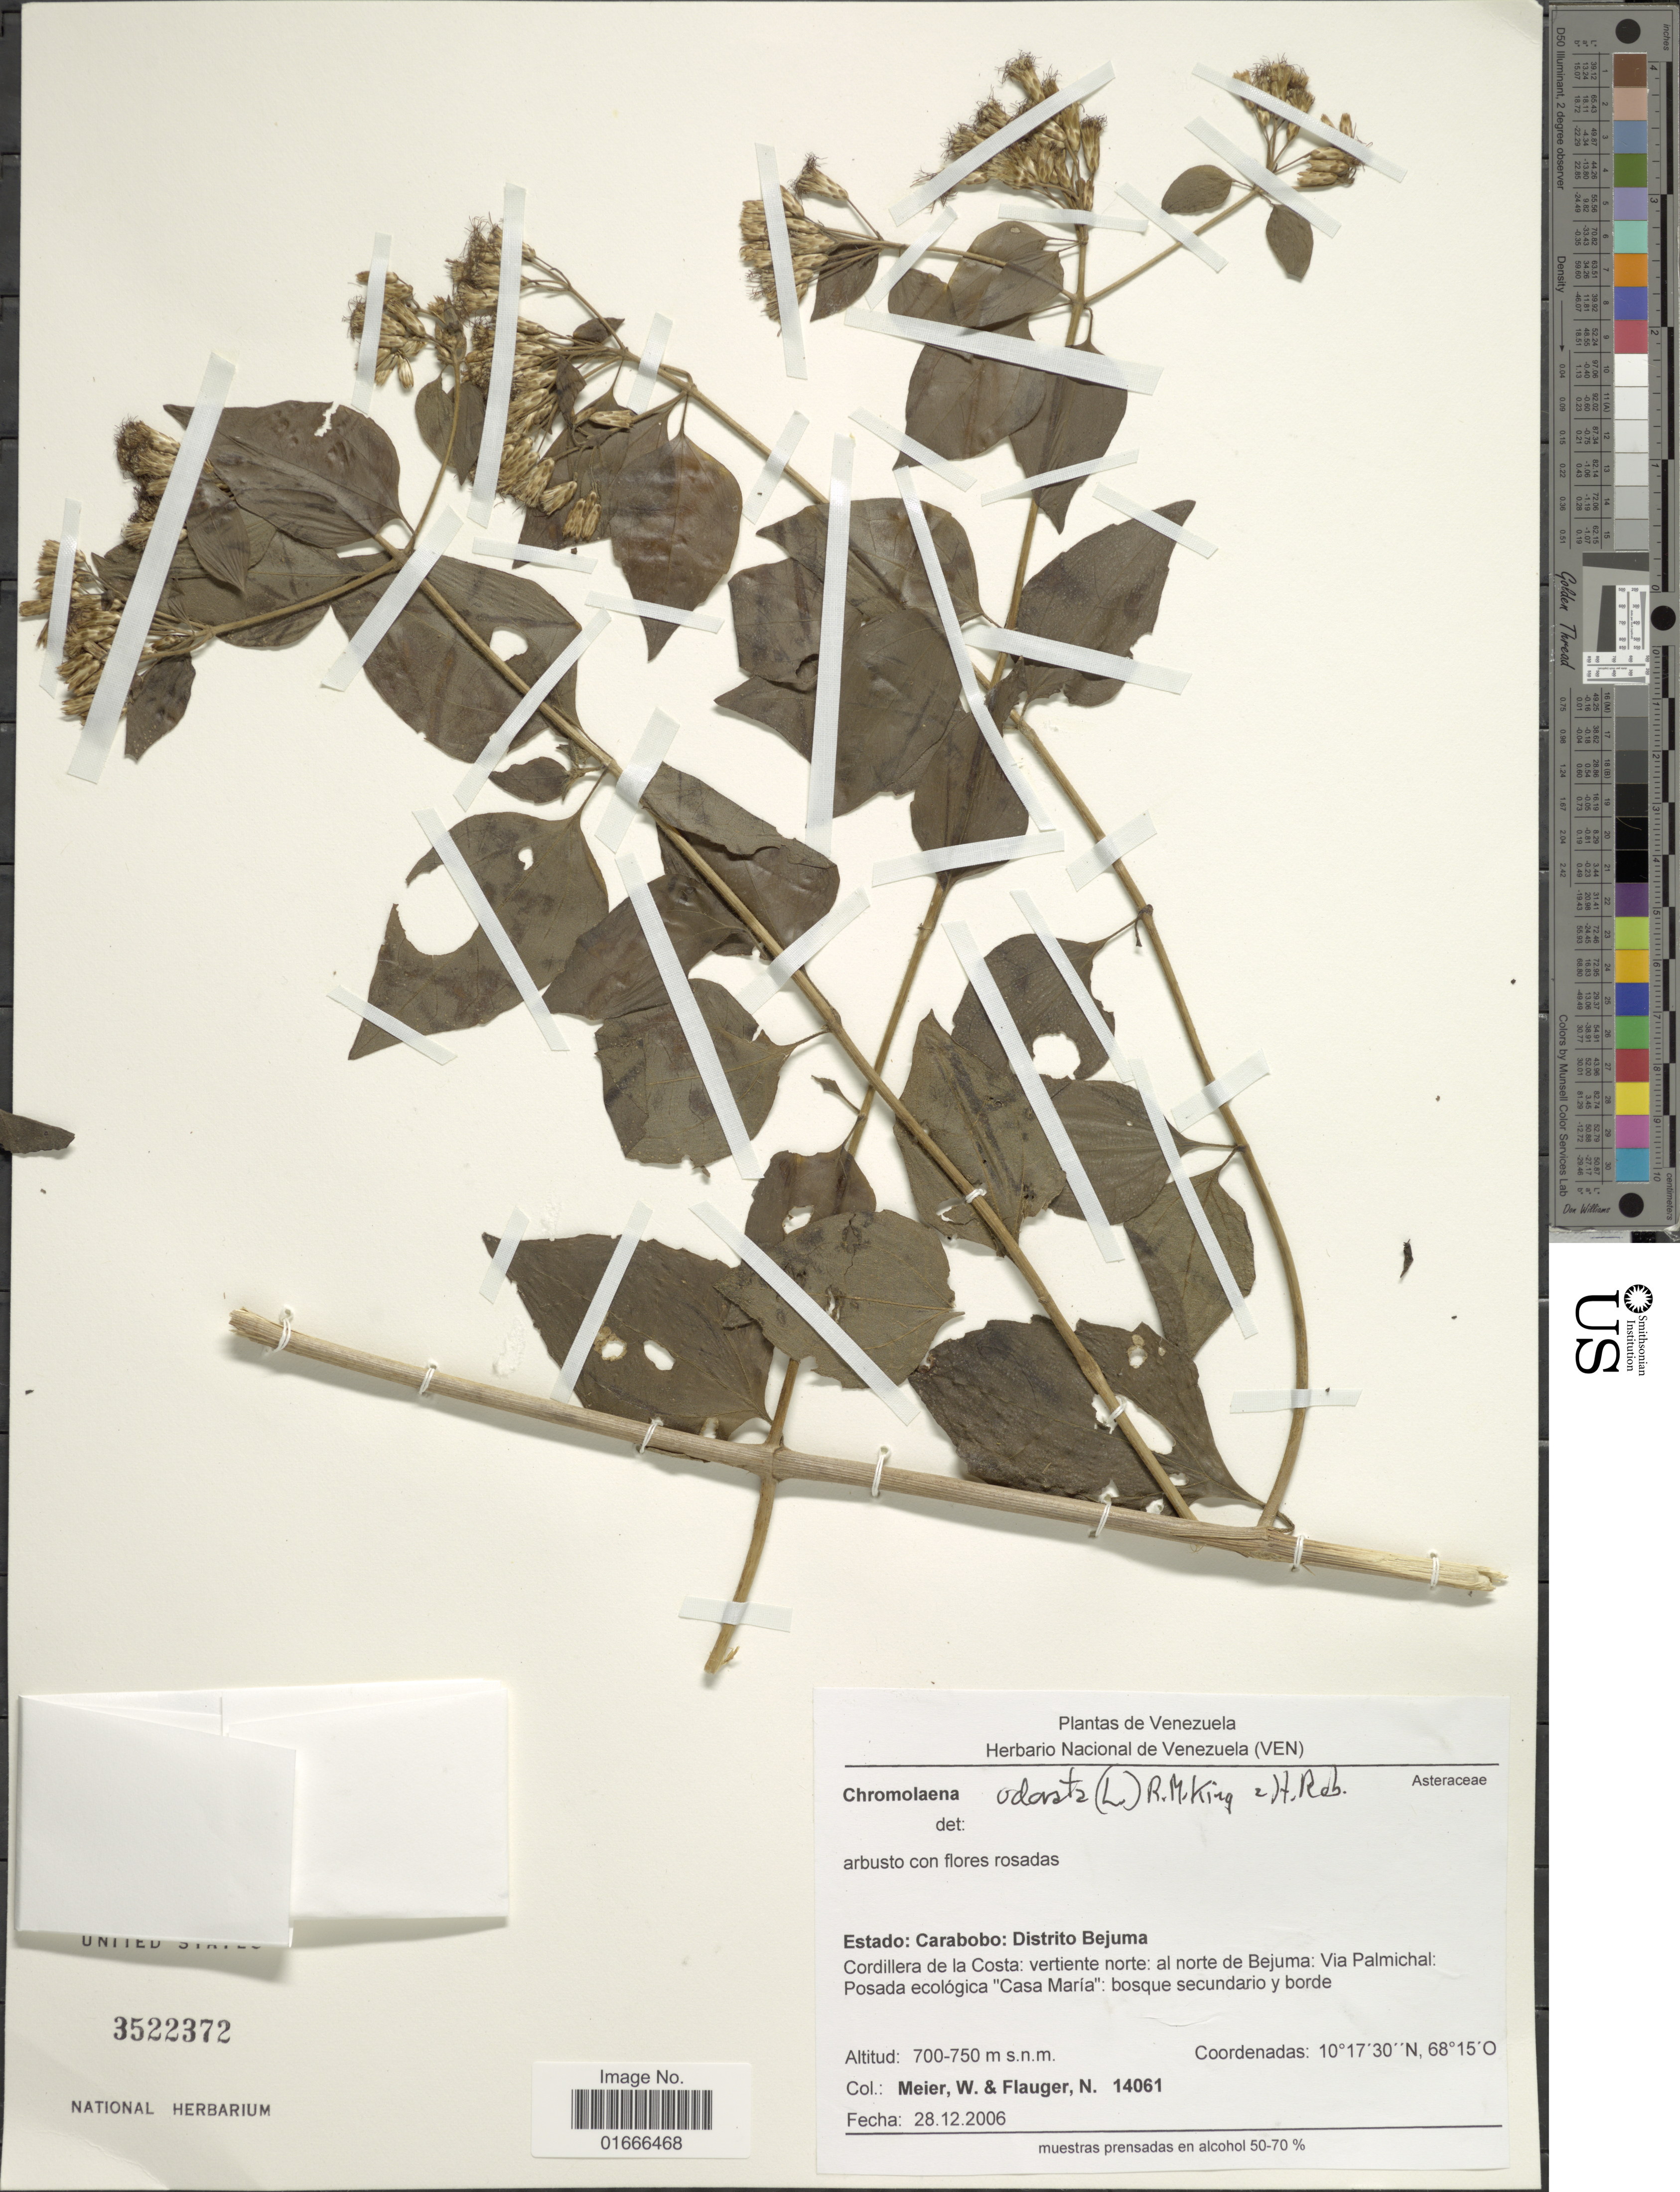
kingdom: Plantae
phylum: Tracheophyta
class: Magnoliopsida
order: Asterales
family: Asteraceae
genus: Chromolaena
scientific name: Chromolaena odorata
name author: (L.) R.M. King & H. Rob.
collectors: W. Meier & N. Flauger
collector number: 14061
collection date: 2006-12-28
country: Venezuela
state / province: Carabobo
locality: Distrito Bejuma, Cordillera de la Costa, vertiente norte, al norte de Bejuma, Via Palmichal, Posada ecologica Casa Maria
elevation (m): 700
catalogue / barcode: US 3522372